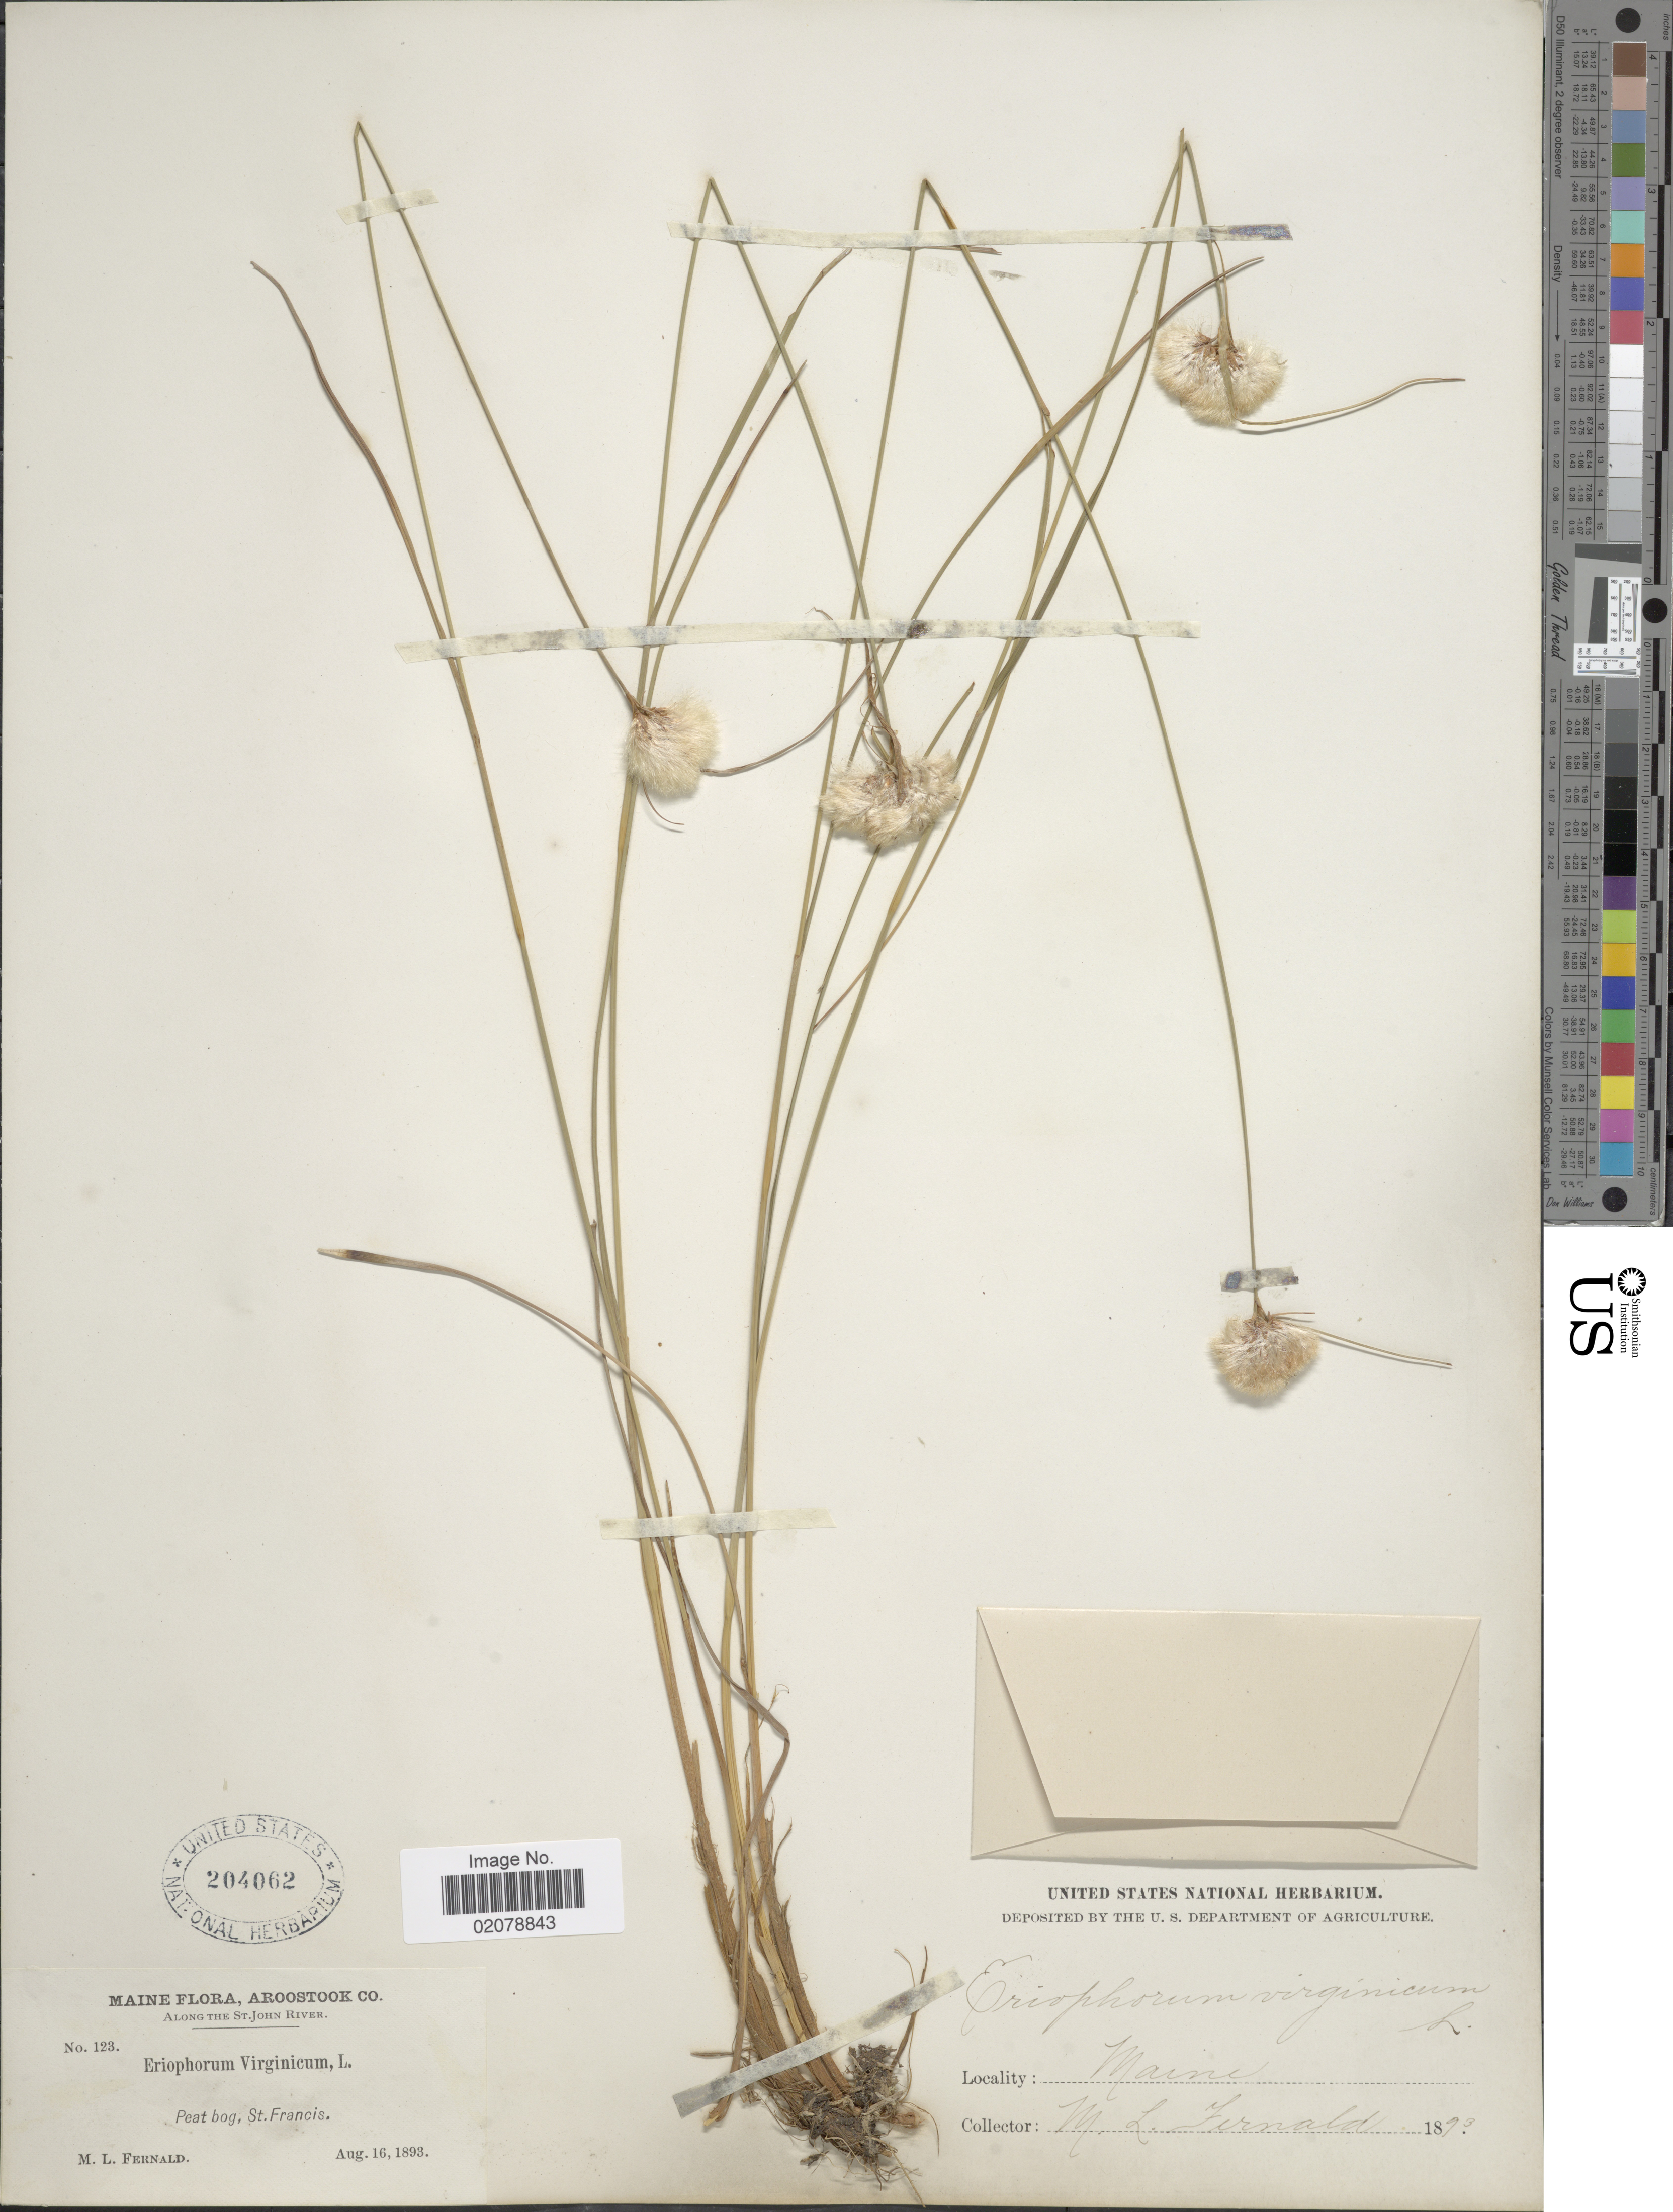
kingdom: Plantae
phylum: Tracheophyta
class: Liliopsida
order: Poales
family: Cyperaceae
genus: Eriophorum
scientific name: Eriophorum virginicum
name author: L.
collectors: M. L. Fernald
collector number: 123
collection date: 1893-08-16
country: United States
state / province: Maine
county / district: Aroostook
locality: Peat bog, St. Francis. Along the St. John River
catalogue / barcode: US 204062